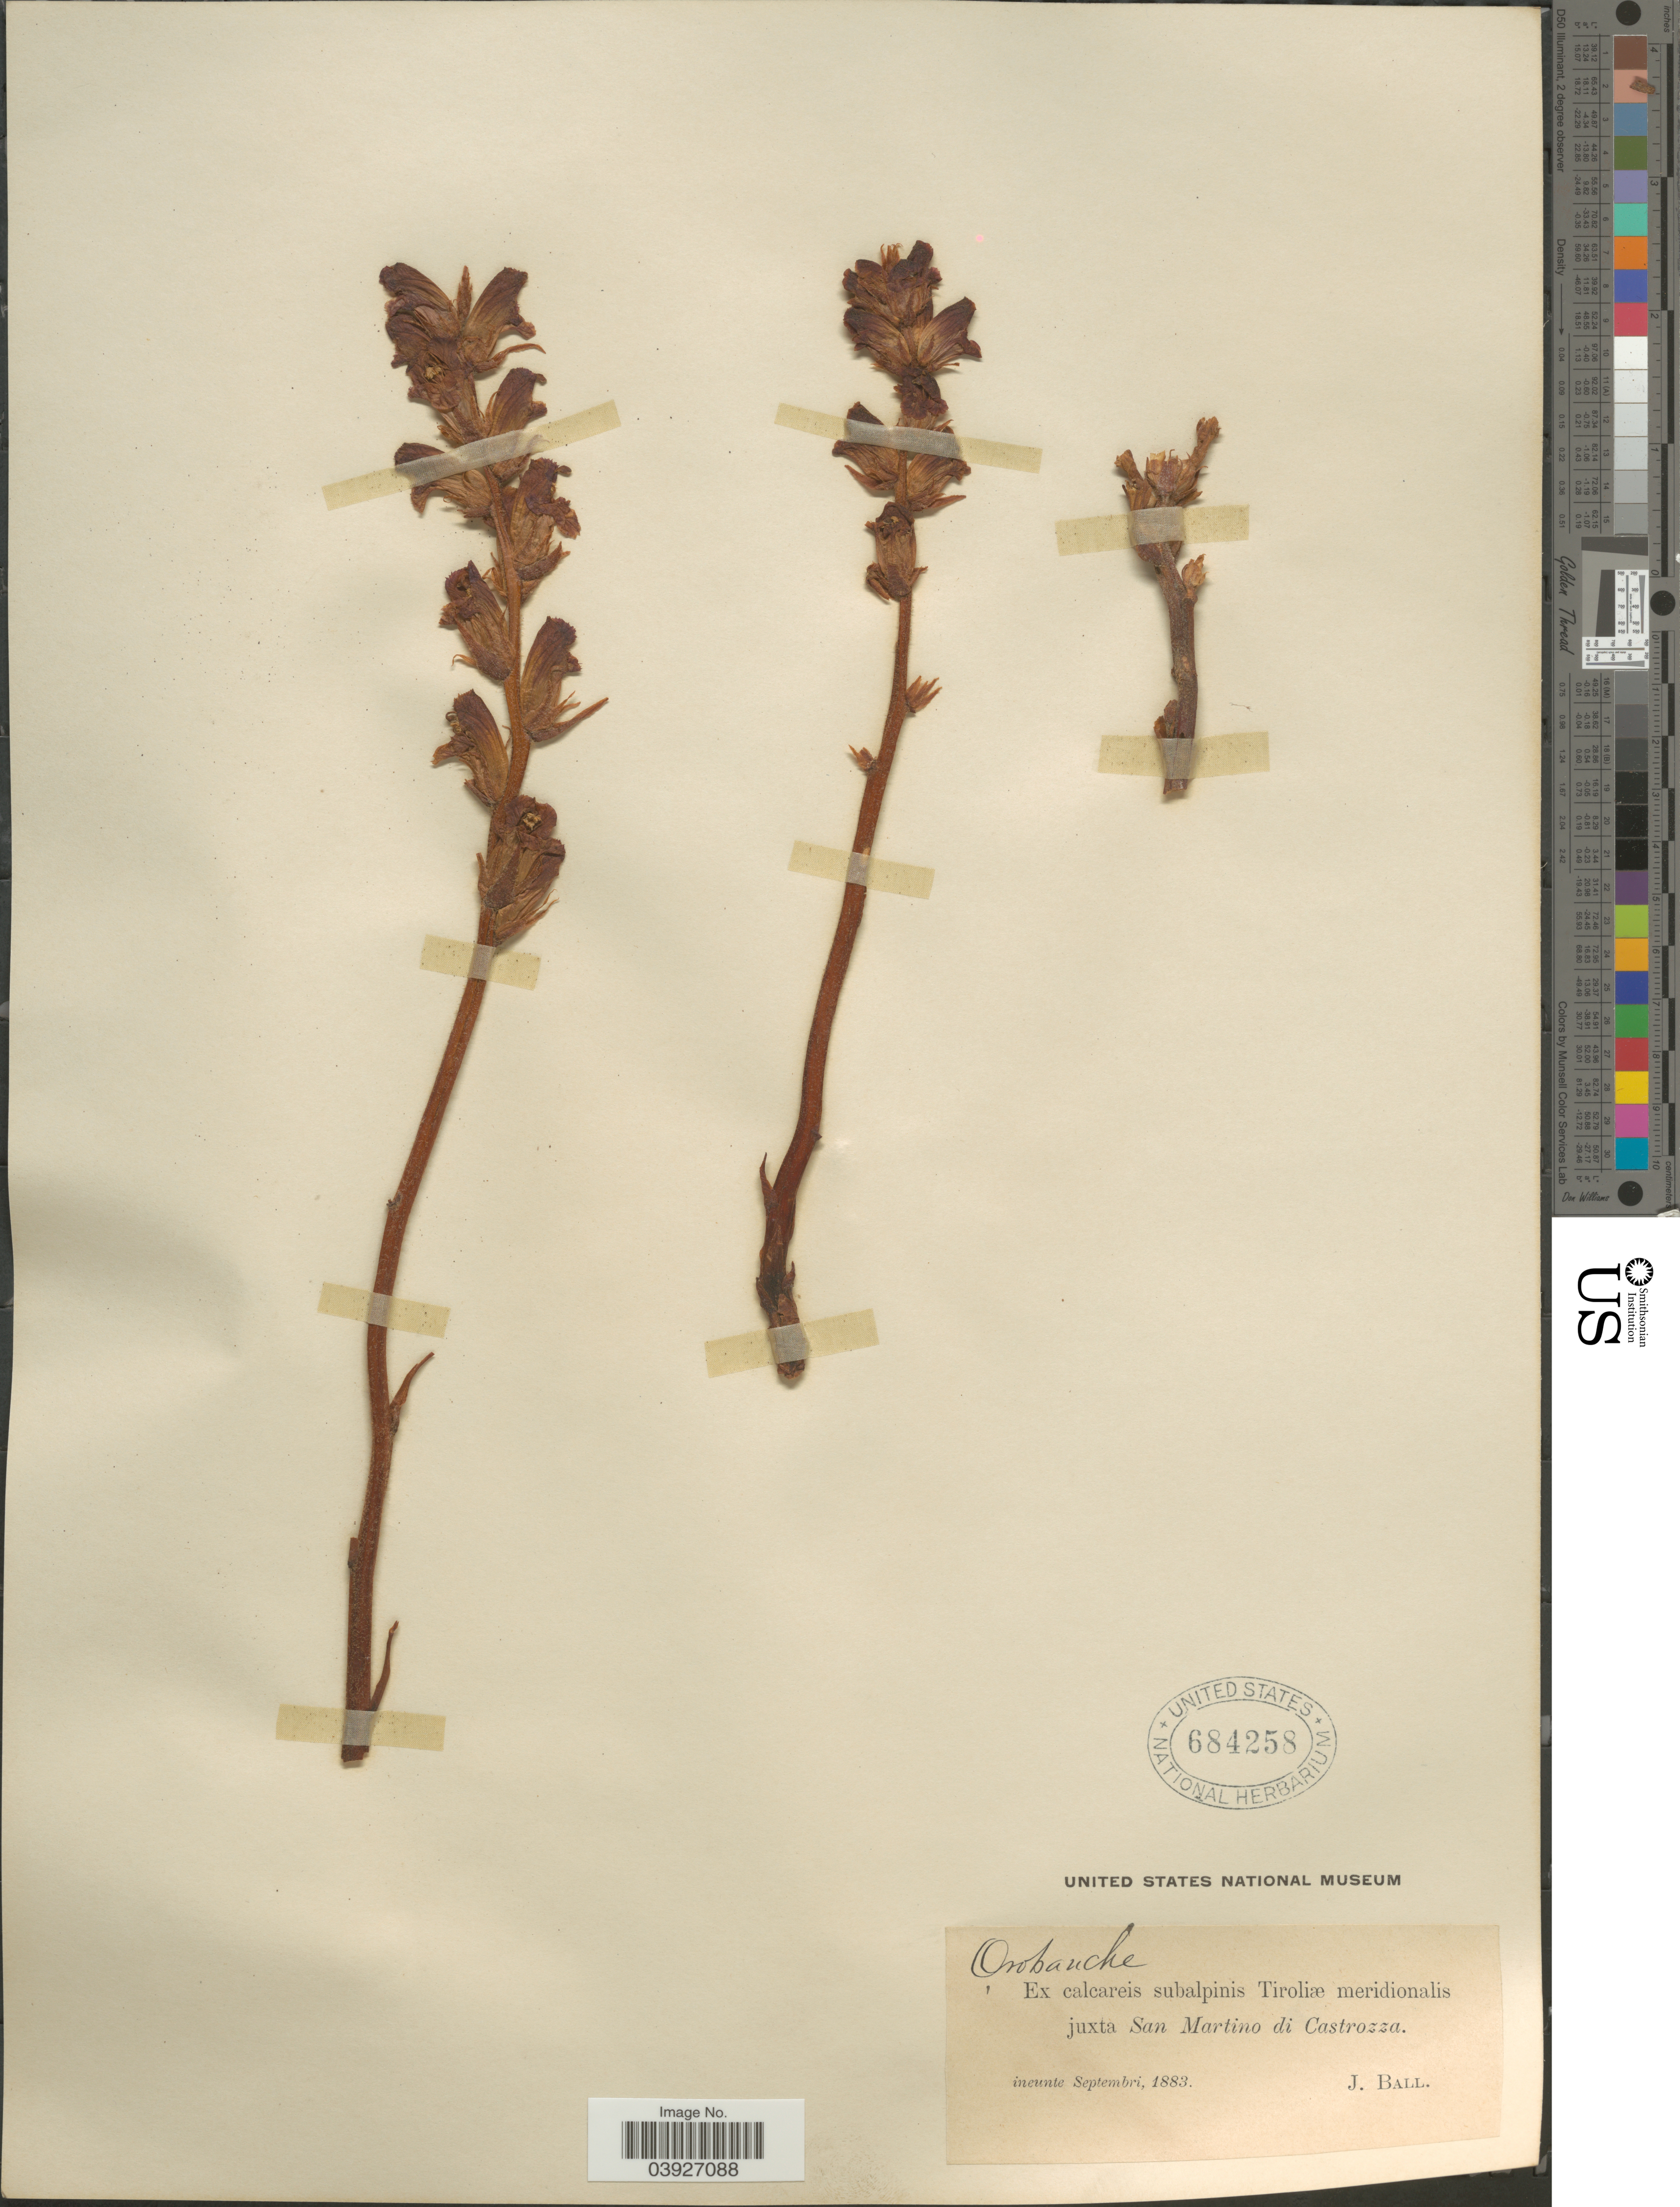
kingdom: Plantae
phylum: Tracheophyta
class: Magnoliopsida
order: Lamiales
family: Orobanchaceae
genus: Epifagus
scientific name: Epifagus sp.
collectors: J. Ball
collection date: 1883-09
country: Italy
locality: Ex calcareis subalpinis Tiroliæ meridionalis juxta San Martino di Castrozza.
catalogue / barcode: US 684258